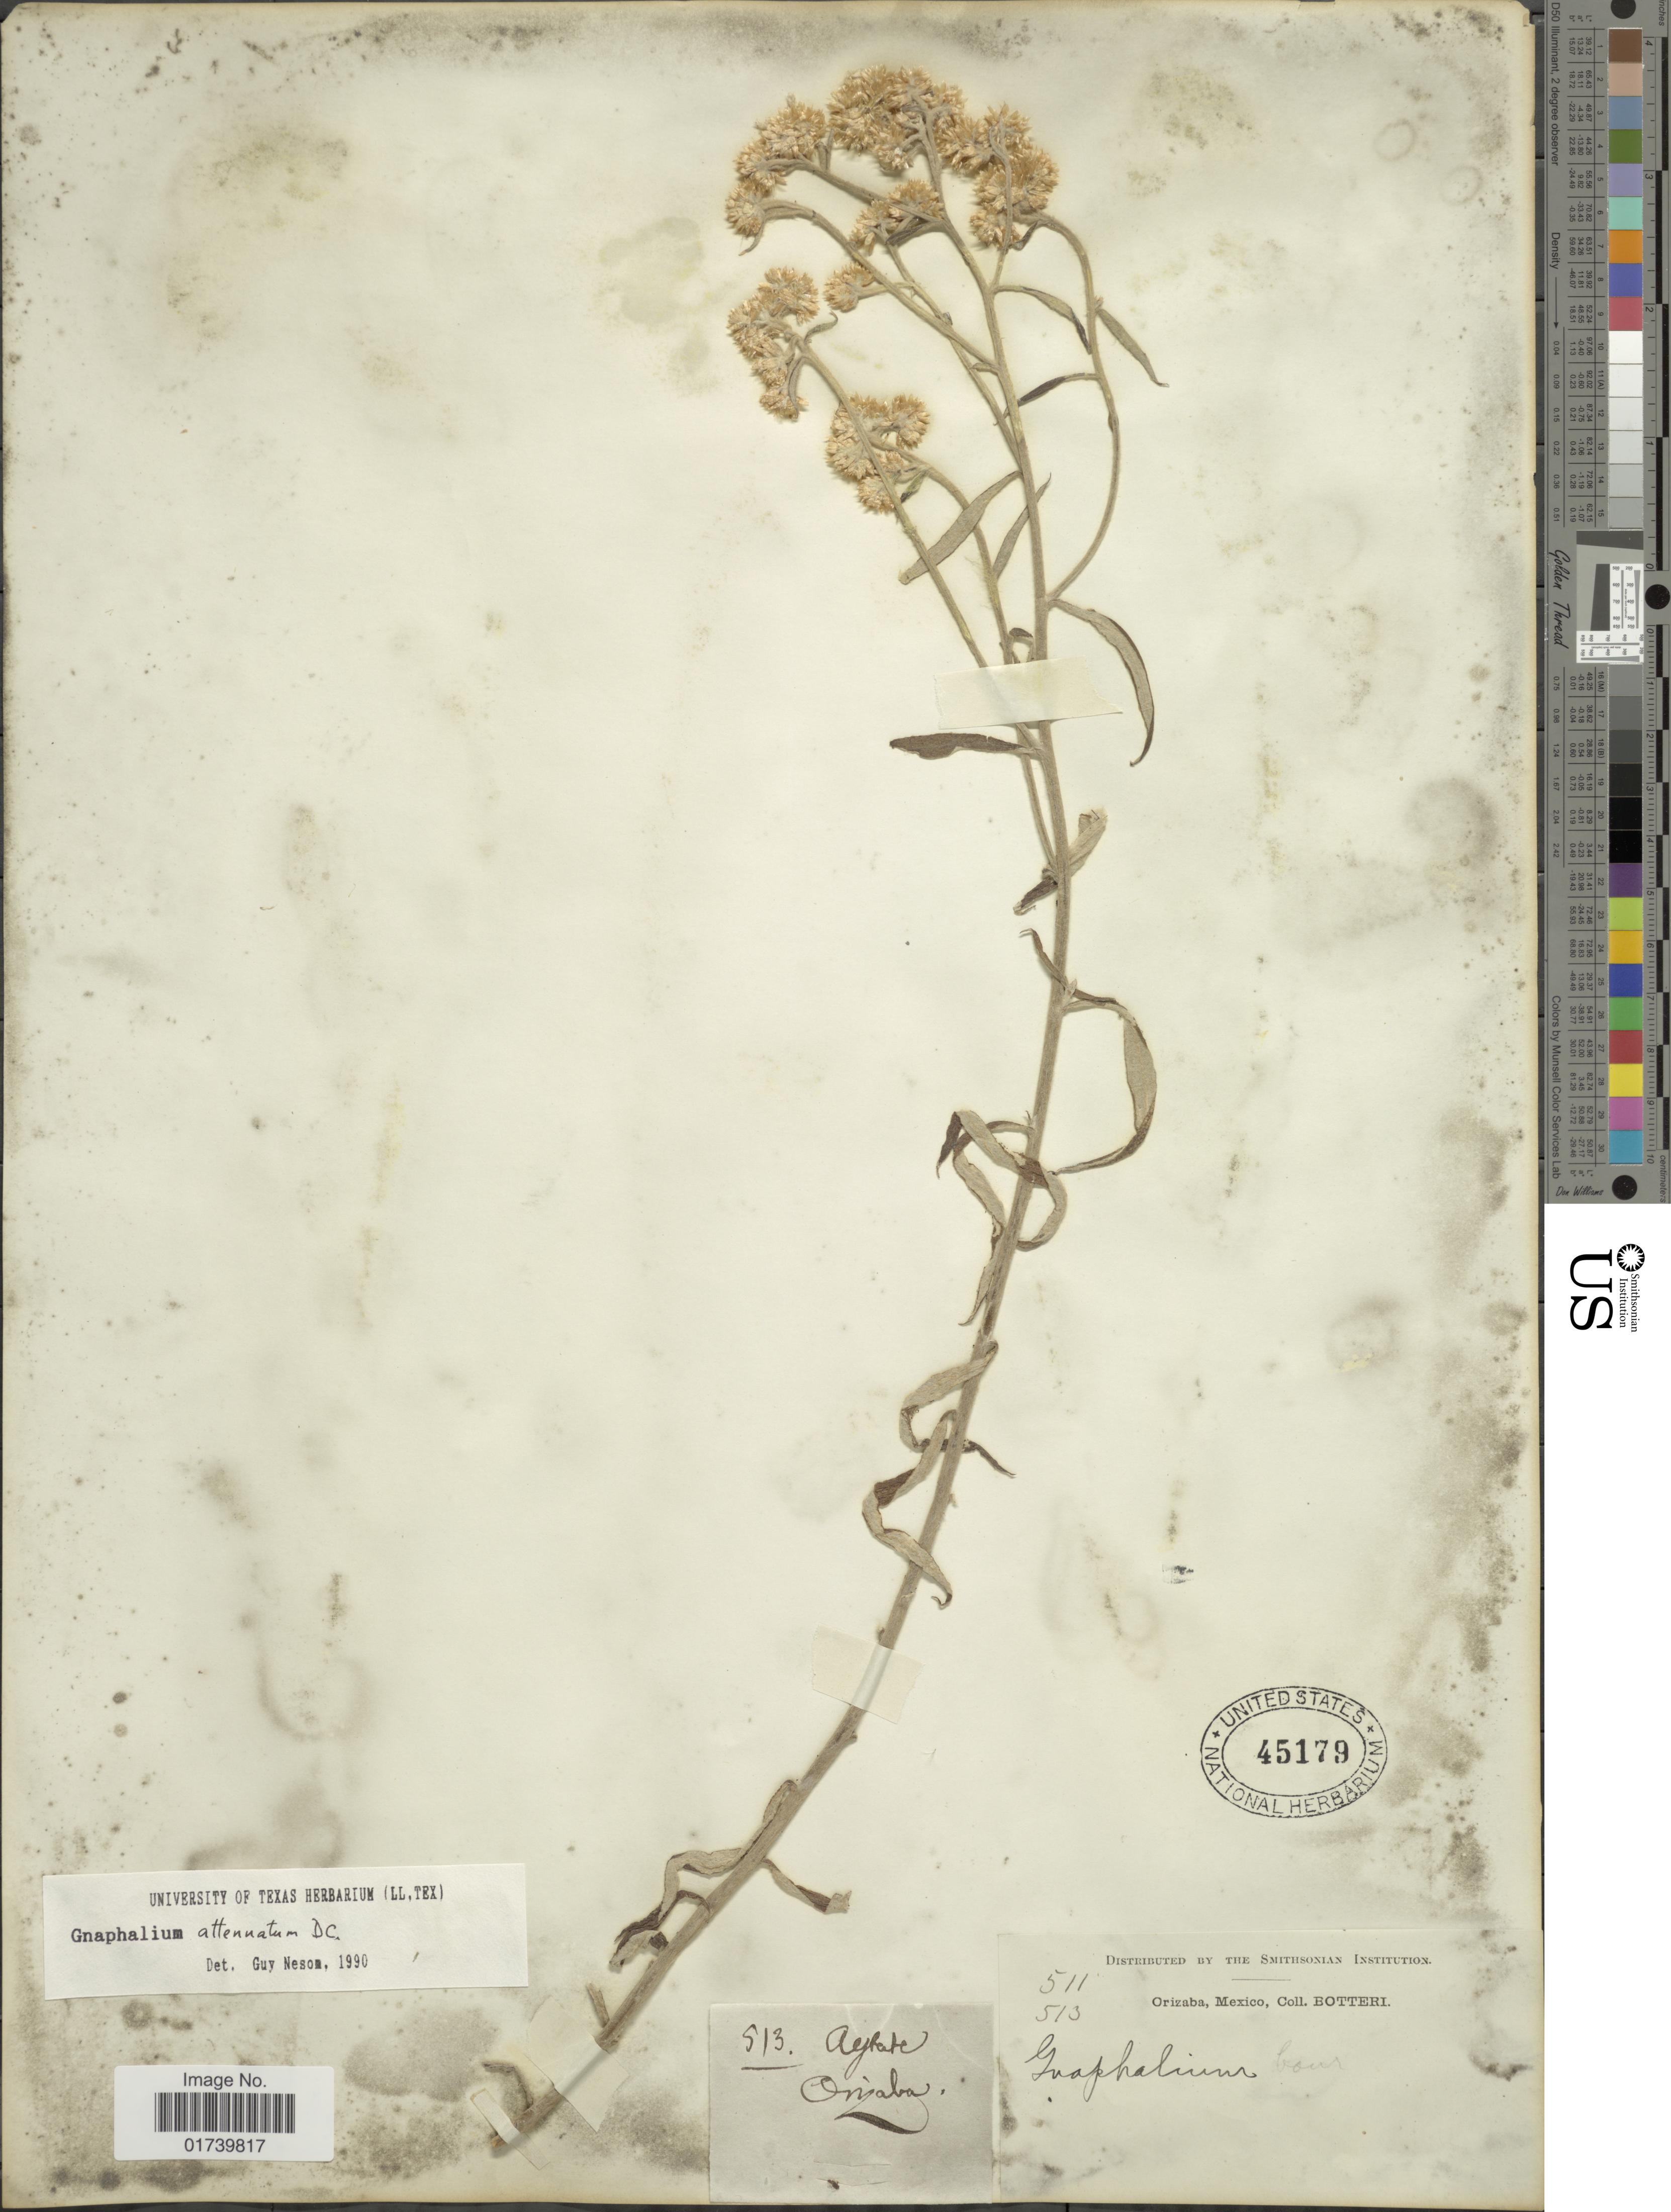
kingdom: Plantae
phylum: Tracheophyta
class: Magnoliopsida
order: Asterales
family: Asteraceae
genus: Pseudognaphalium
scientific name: Pseudognaphalium attenuatum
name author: (DC.) Anderb.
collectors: -. Botteri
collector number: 511/513*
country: Mexico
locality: Orizaba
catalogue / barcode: US 45179